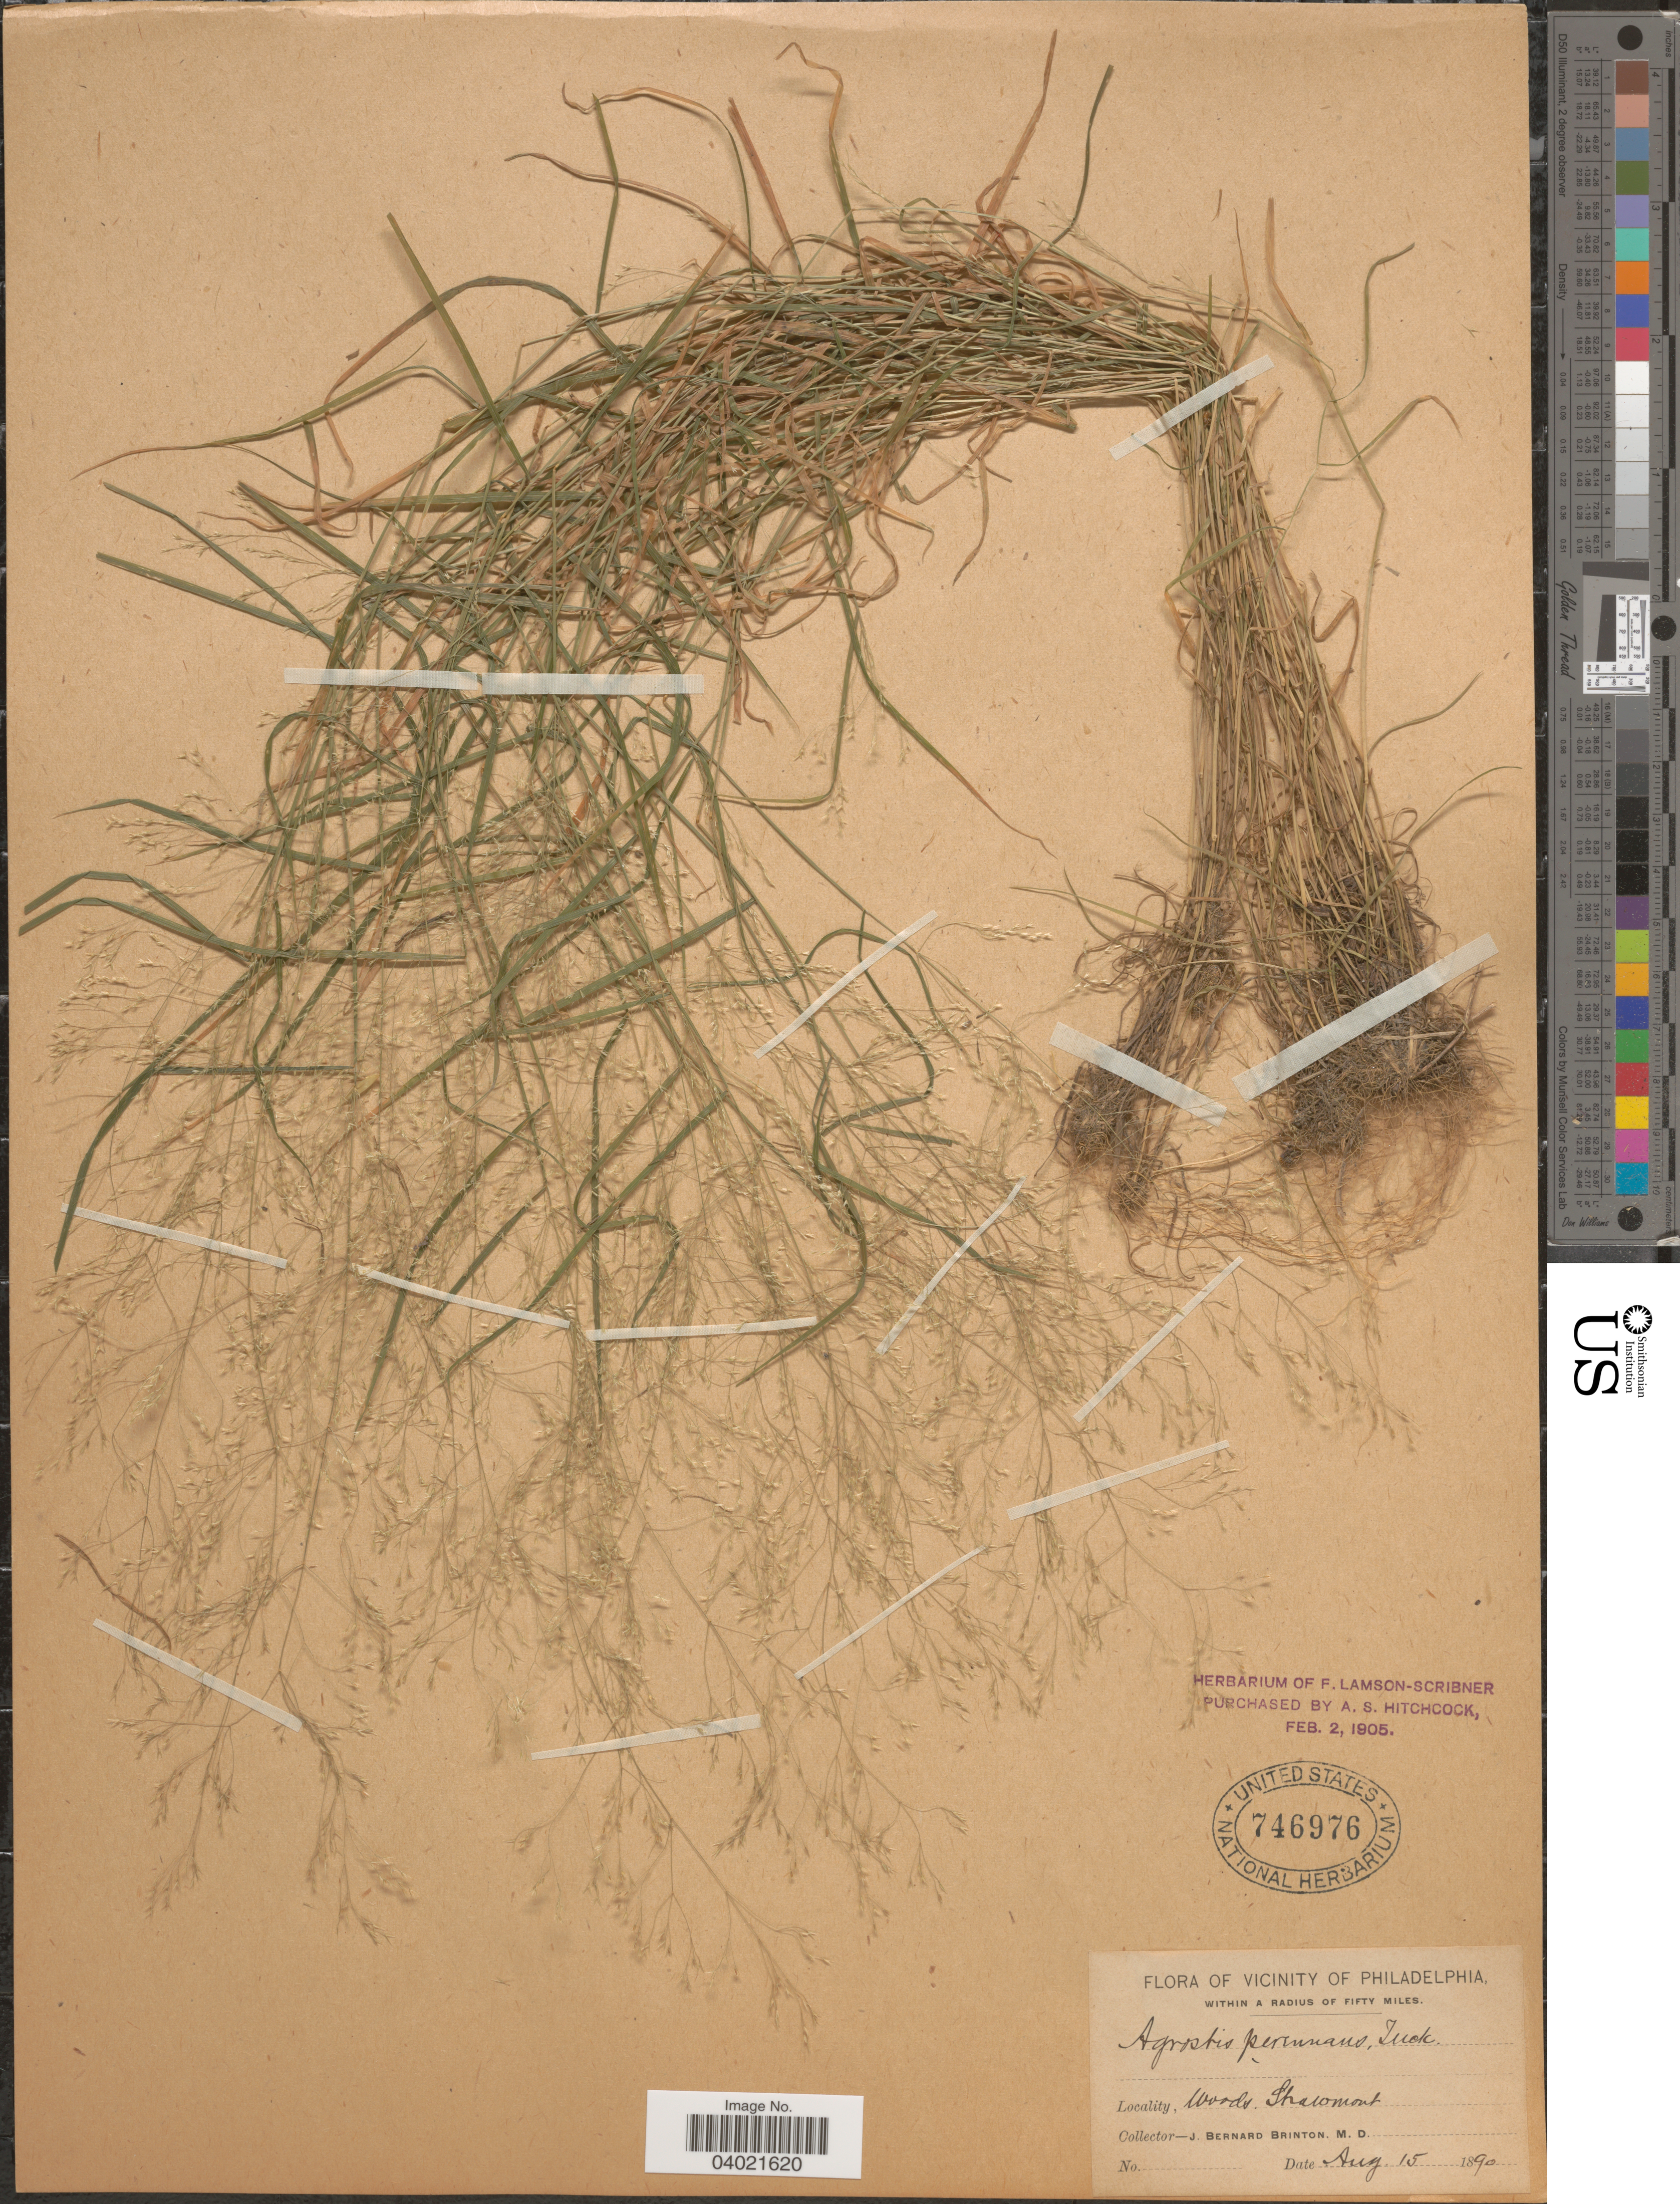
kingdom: Plantae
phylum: Tracheophyta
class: Liliopsida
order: Poales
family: Poaceae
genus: Agrostis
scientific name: Agrostis perennans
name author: (Walter) Tuck.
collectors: J. Brinton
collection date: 1890-08-15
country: United States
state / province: New Jersey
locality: Vicinity of Philadelphia, within a radius of Fifty Miles. Shawmont.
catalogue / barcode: US 746976